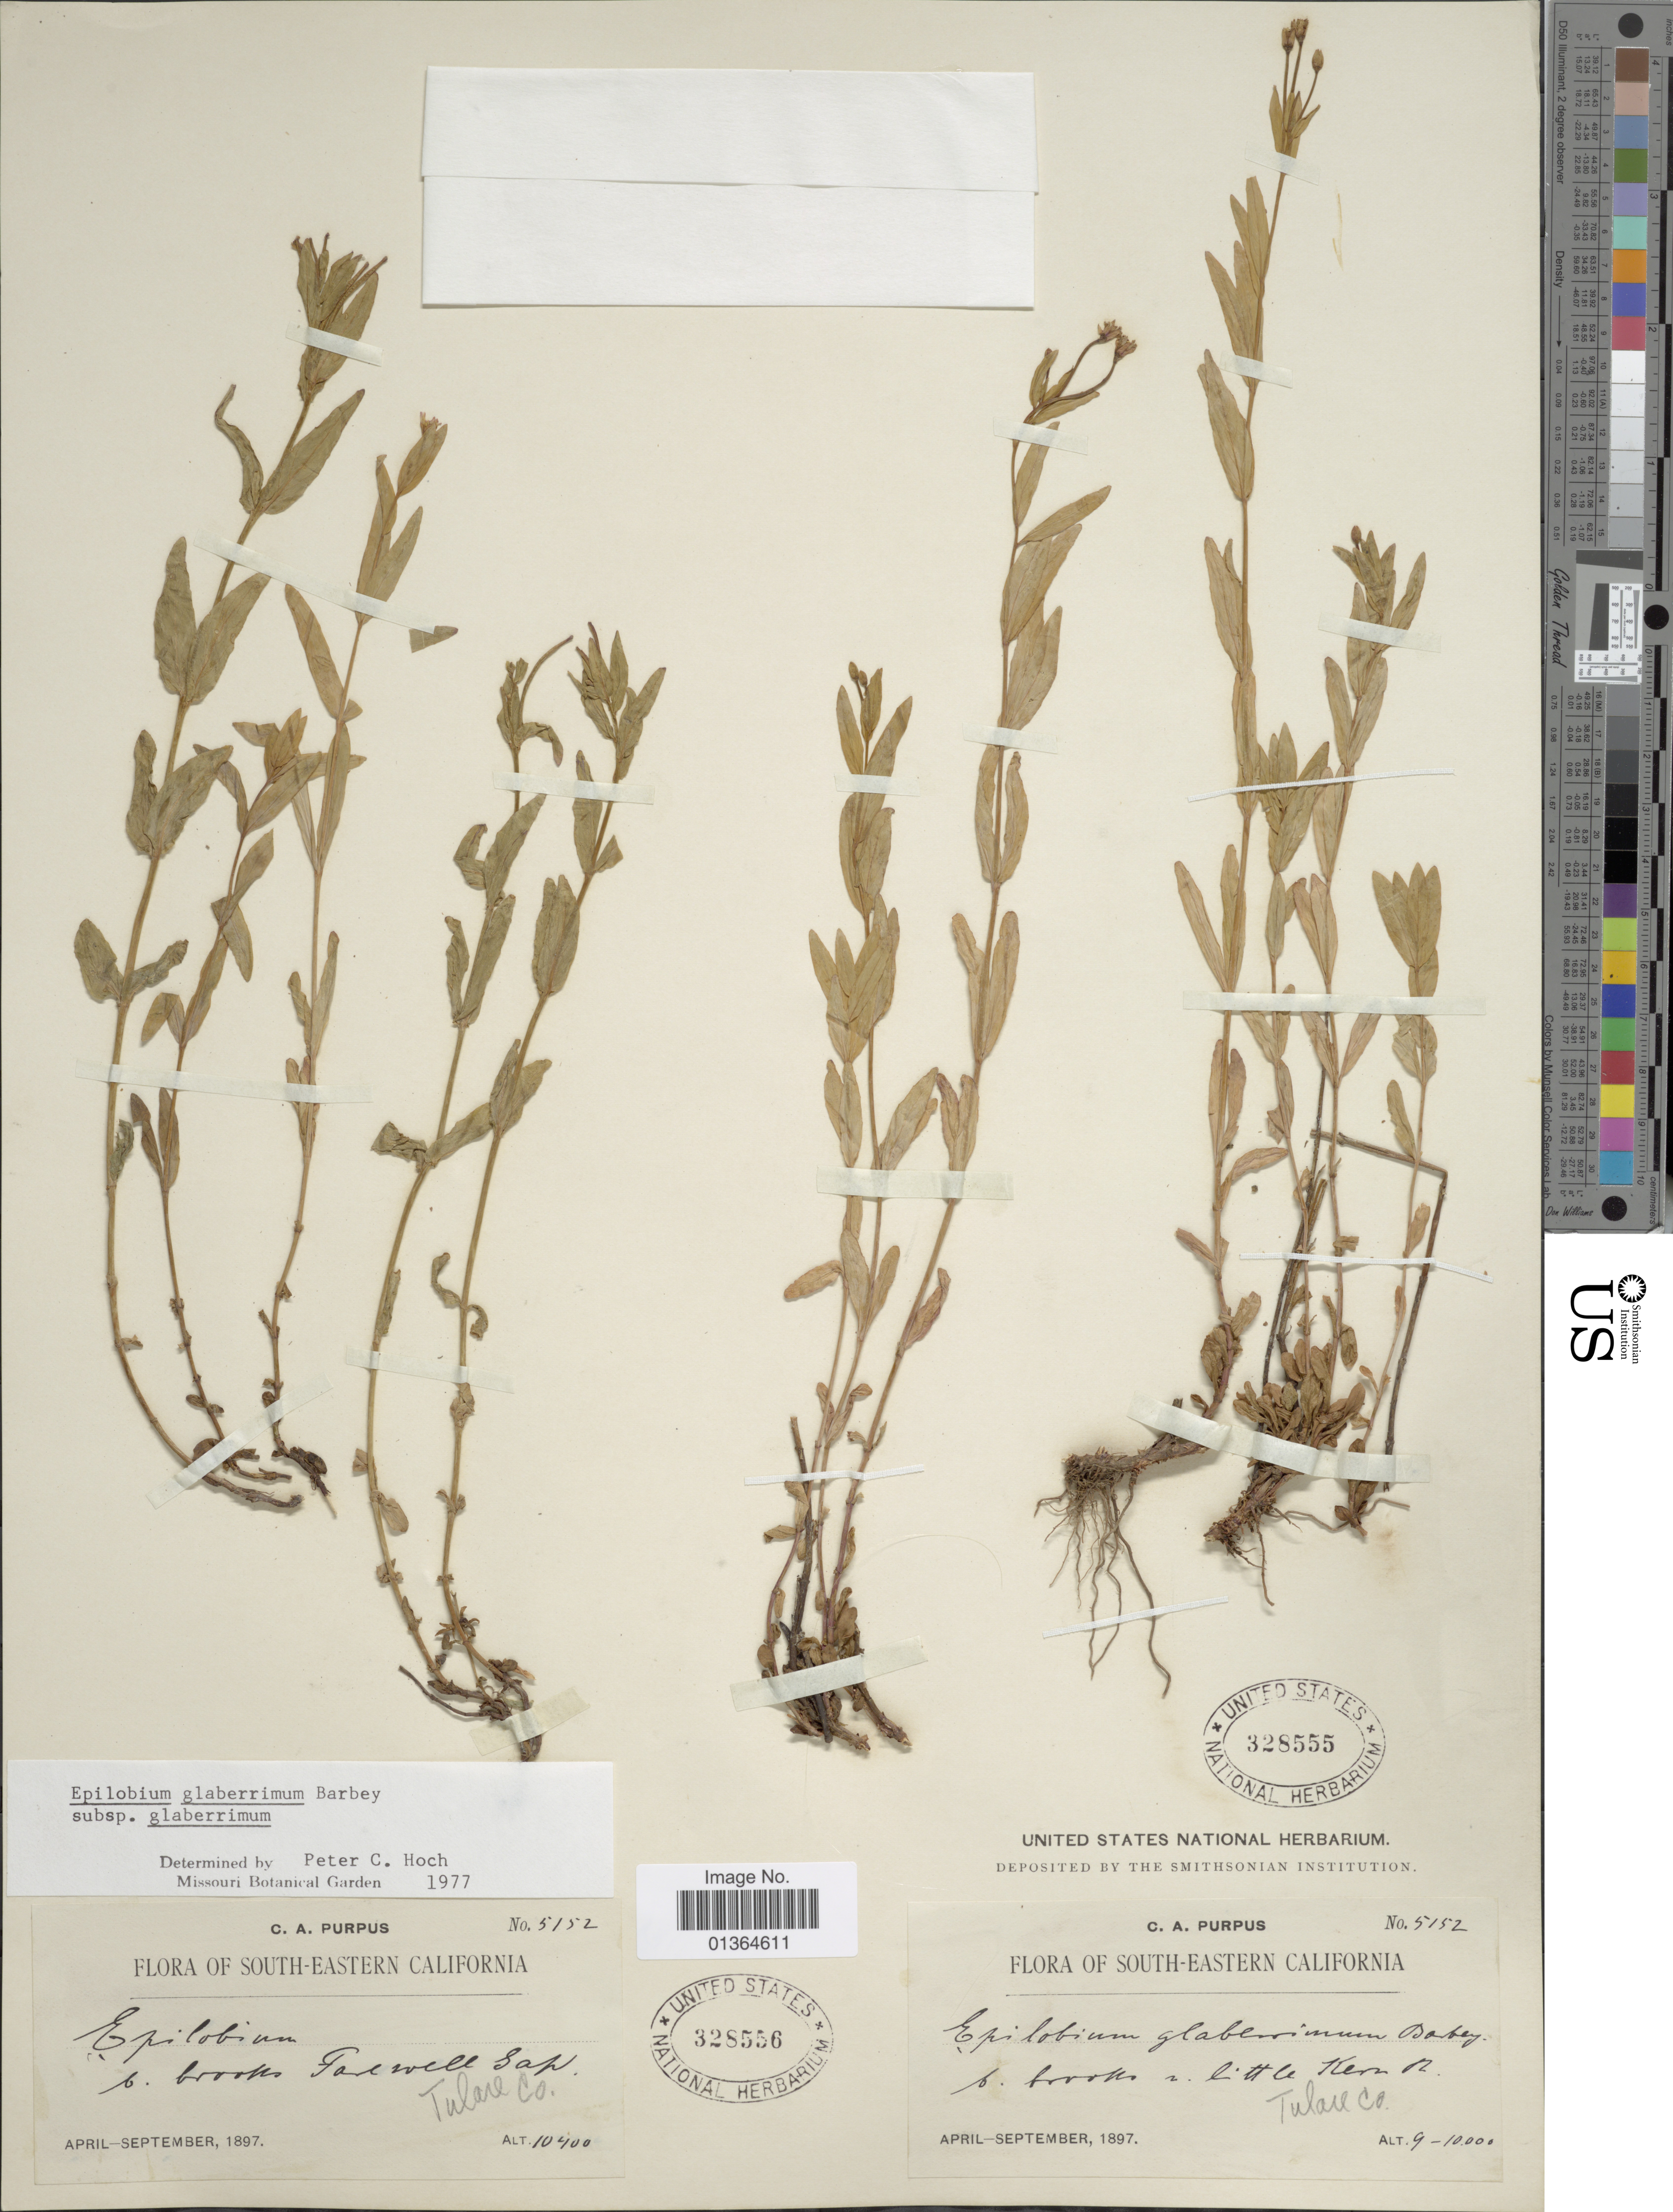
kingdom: Plantae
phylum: Tracheophyta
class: Magnoliopsida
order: Myrtales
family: Onagraceae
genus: Epilobium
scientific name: Epilobium glaberrimum subsp. glaberrimum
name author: Barbey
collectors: C. A. Purpus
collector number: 5152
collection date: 1897-04/1897-09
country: United States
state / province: California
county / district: Tulare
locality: South-Eastern California. S. brooks Farewell Gap, Tulare Co.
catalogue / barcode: US 328555